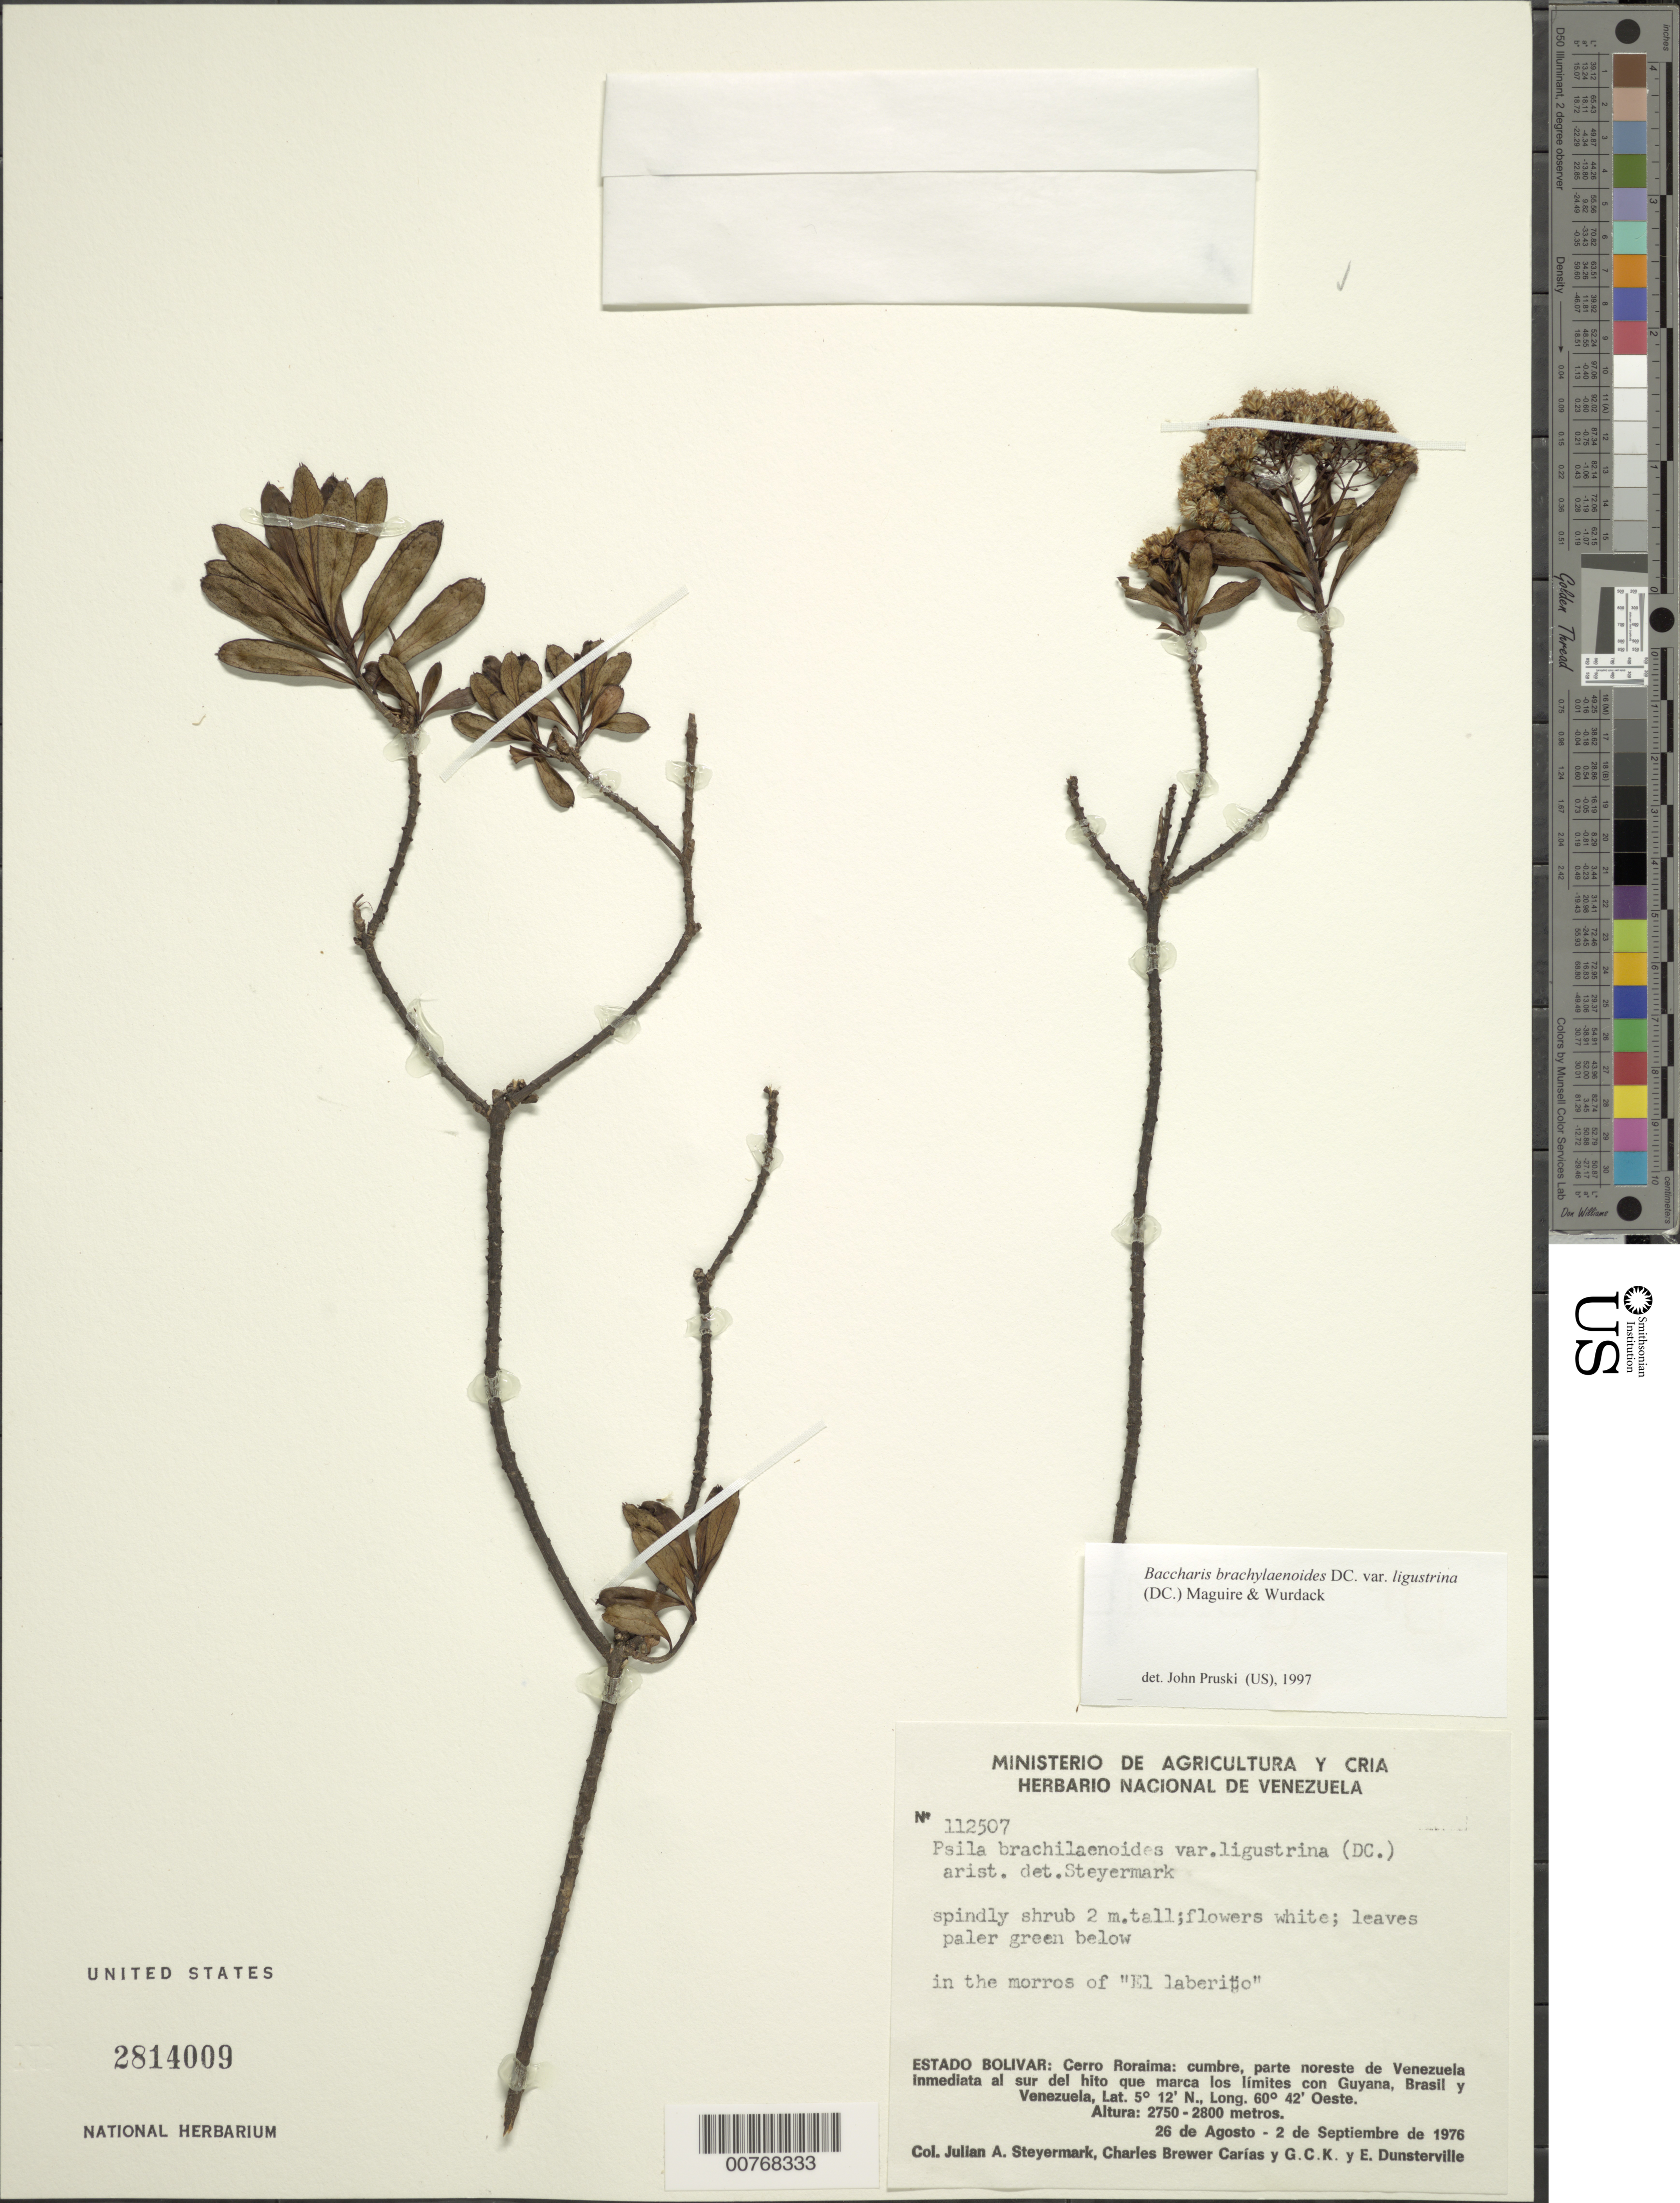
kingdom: Plantae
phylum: Tracheophyta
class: Magnoliopsida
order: Asterales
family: Asteraceae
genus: Baccharis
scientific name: Baccharis brachylaenoides var. ligustrina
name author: (DC.) Maguire & Wurdack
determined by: Steyermark, Julian A., (VEN)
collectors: J. Steyermark, C. Brewer-Carias, G. C. K. Dunsterville & E. Dunsterville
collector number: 112507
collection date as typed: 26-Aug-76 to 2-Sep-76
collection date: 1976-08-26/1976-09-02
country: Venezuela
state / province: Bolívar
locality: Cerro Roraima: parte NE de Venezuela inmediata al S del hito que marca los límites con Guyana, Brasil y Ven. Between camp and the morro formations of "El Laberinto"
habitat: Morros of "El laberito"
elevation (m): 2750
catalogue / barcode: US 2814009